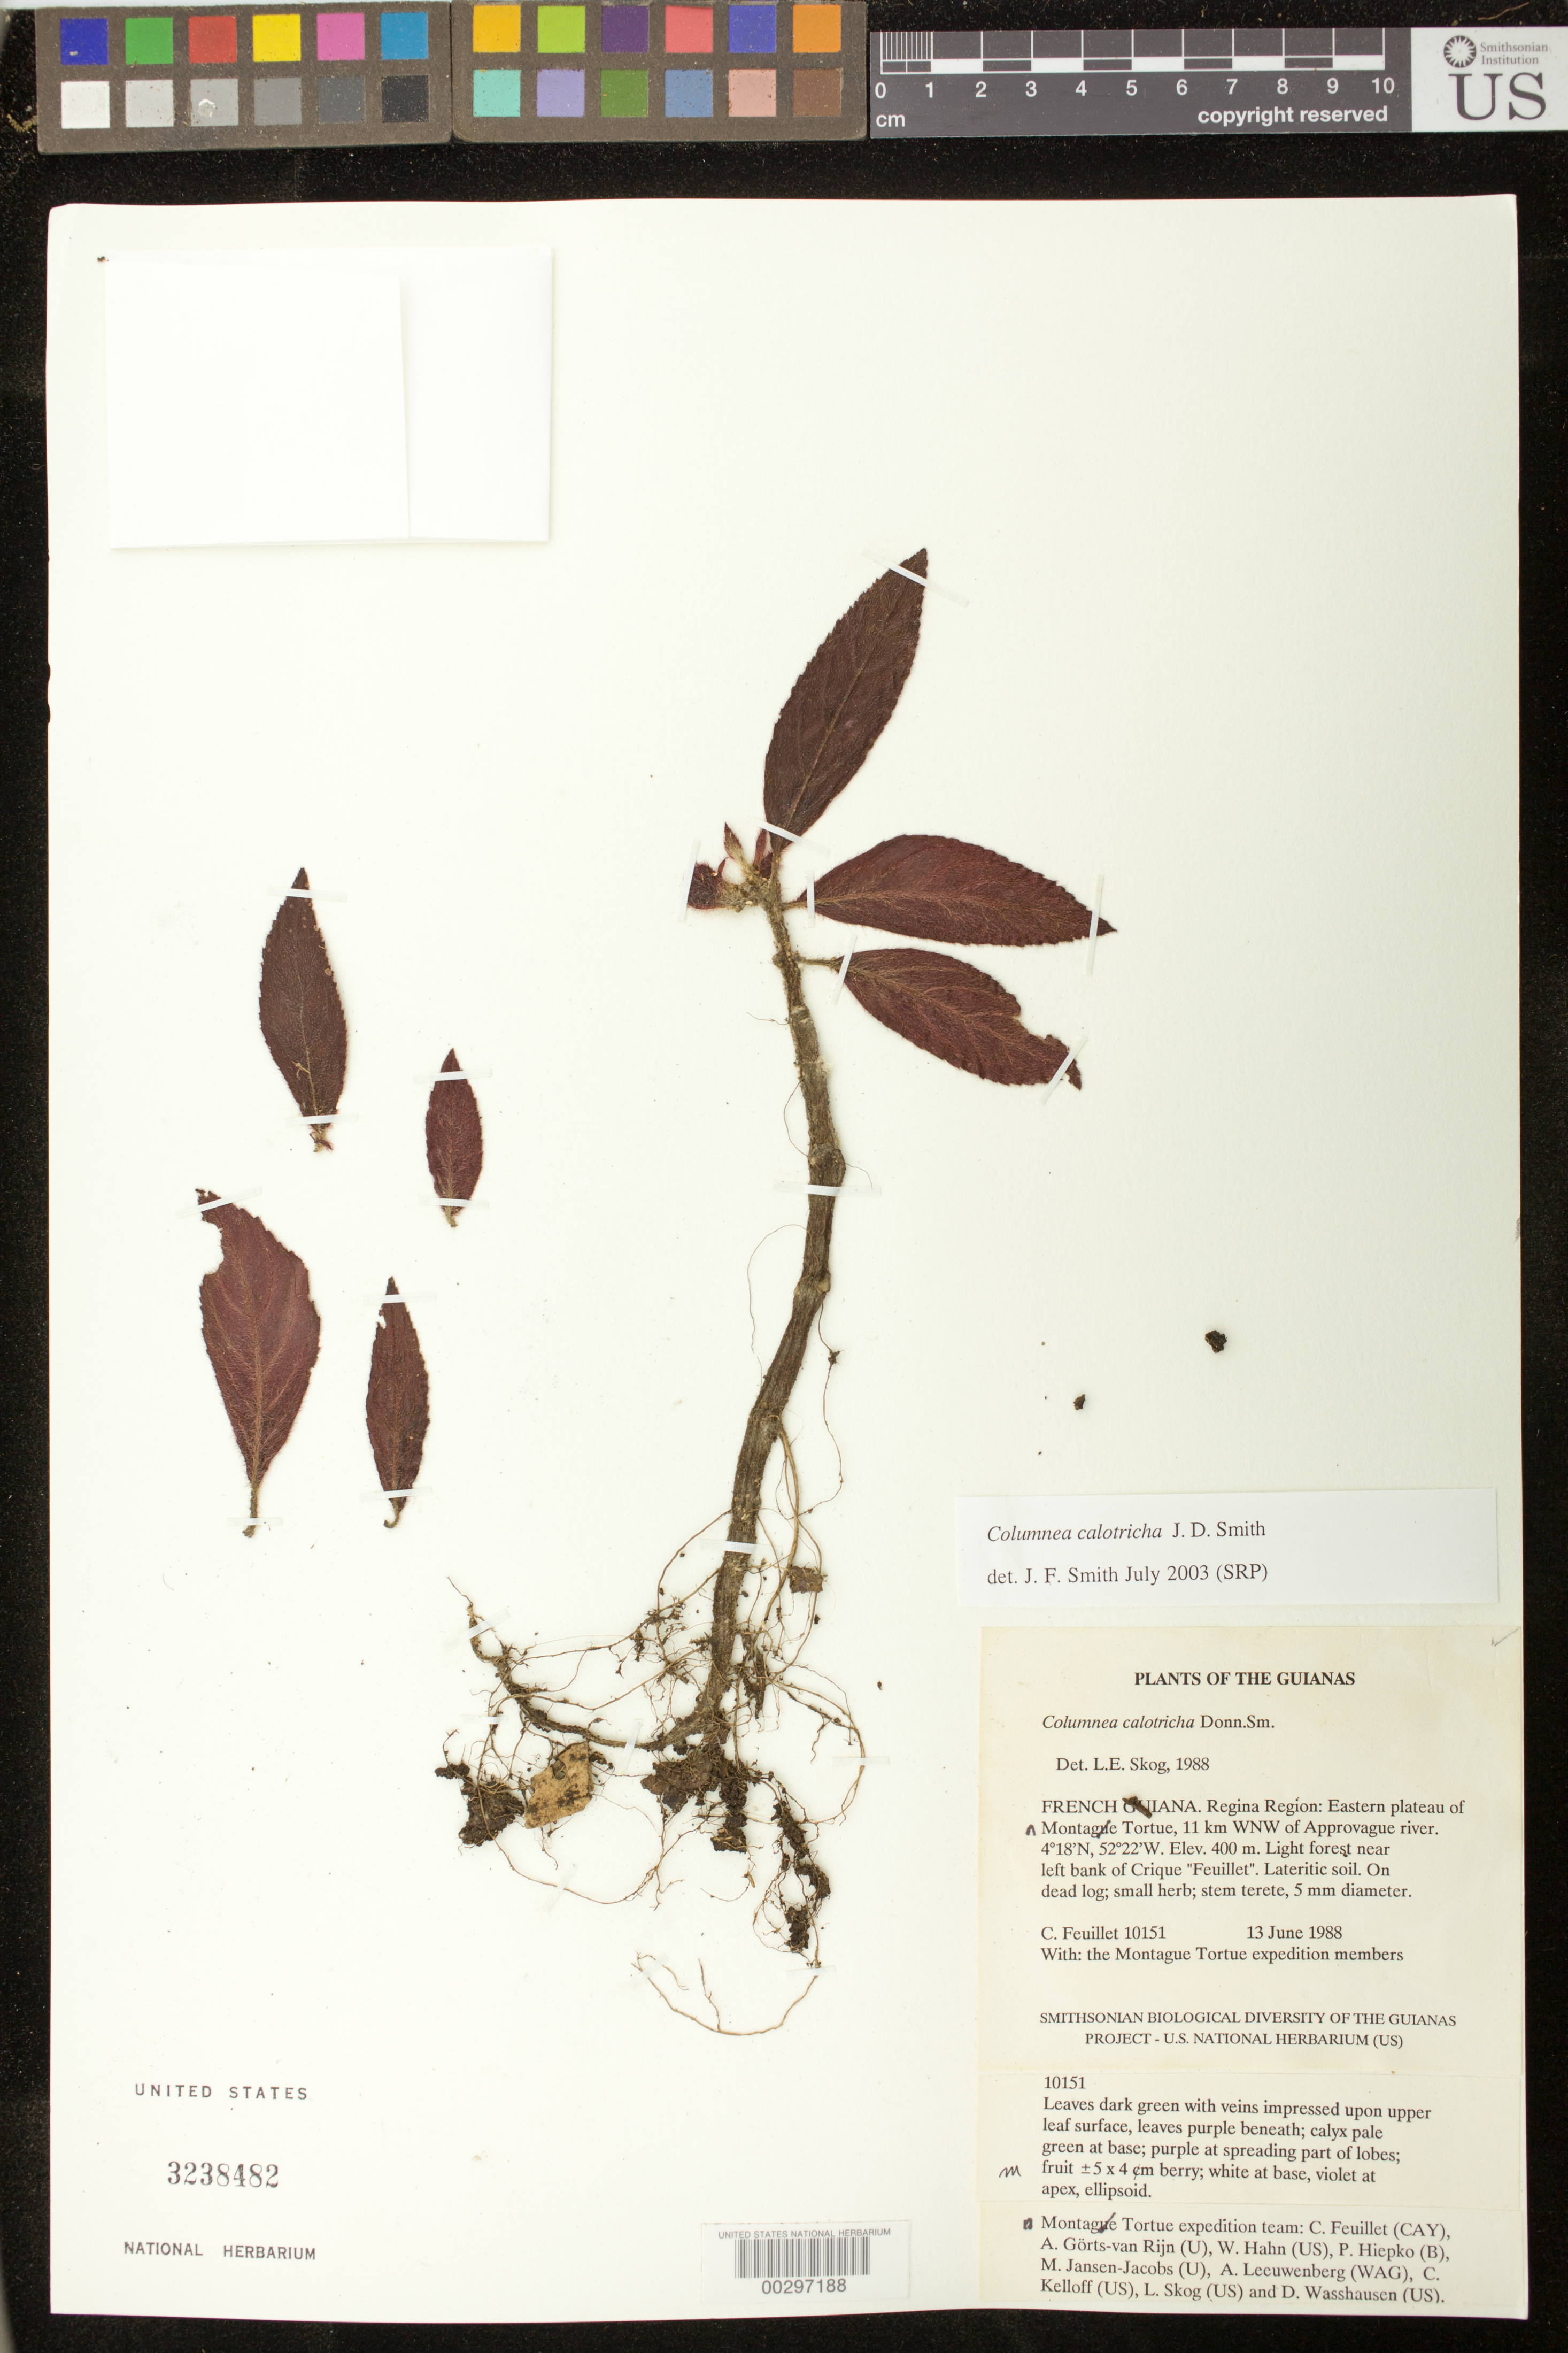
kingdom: Plantae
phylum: Tracheophyta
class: Magnoliopsida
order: Lamiales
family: Gesneriaceae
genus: Columnea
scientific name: Columnea calotricha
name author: Donn. Sm.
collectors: C. Feuillet & Montagne Torte Exped. members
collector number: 10151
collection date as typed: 13 Jun 1988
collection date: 1988-06-13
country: French Guiana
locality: Régina, Mt Tortue, 11 km WNW of Approuague River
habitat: Light forest, lateritic soil. On dead log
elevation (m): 400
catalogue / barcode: US 3238482